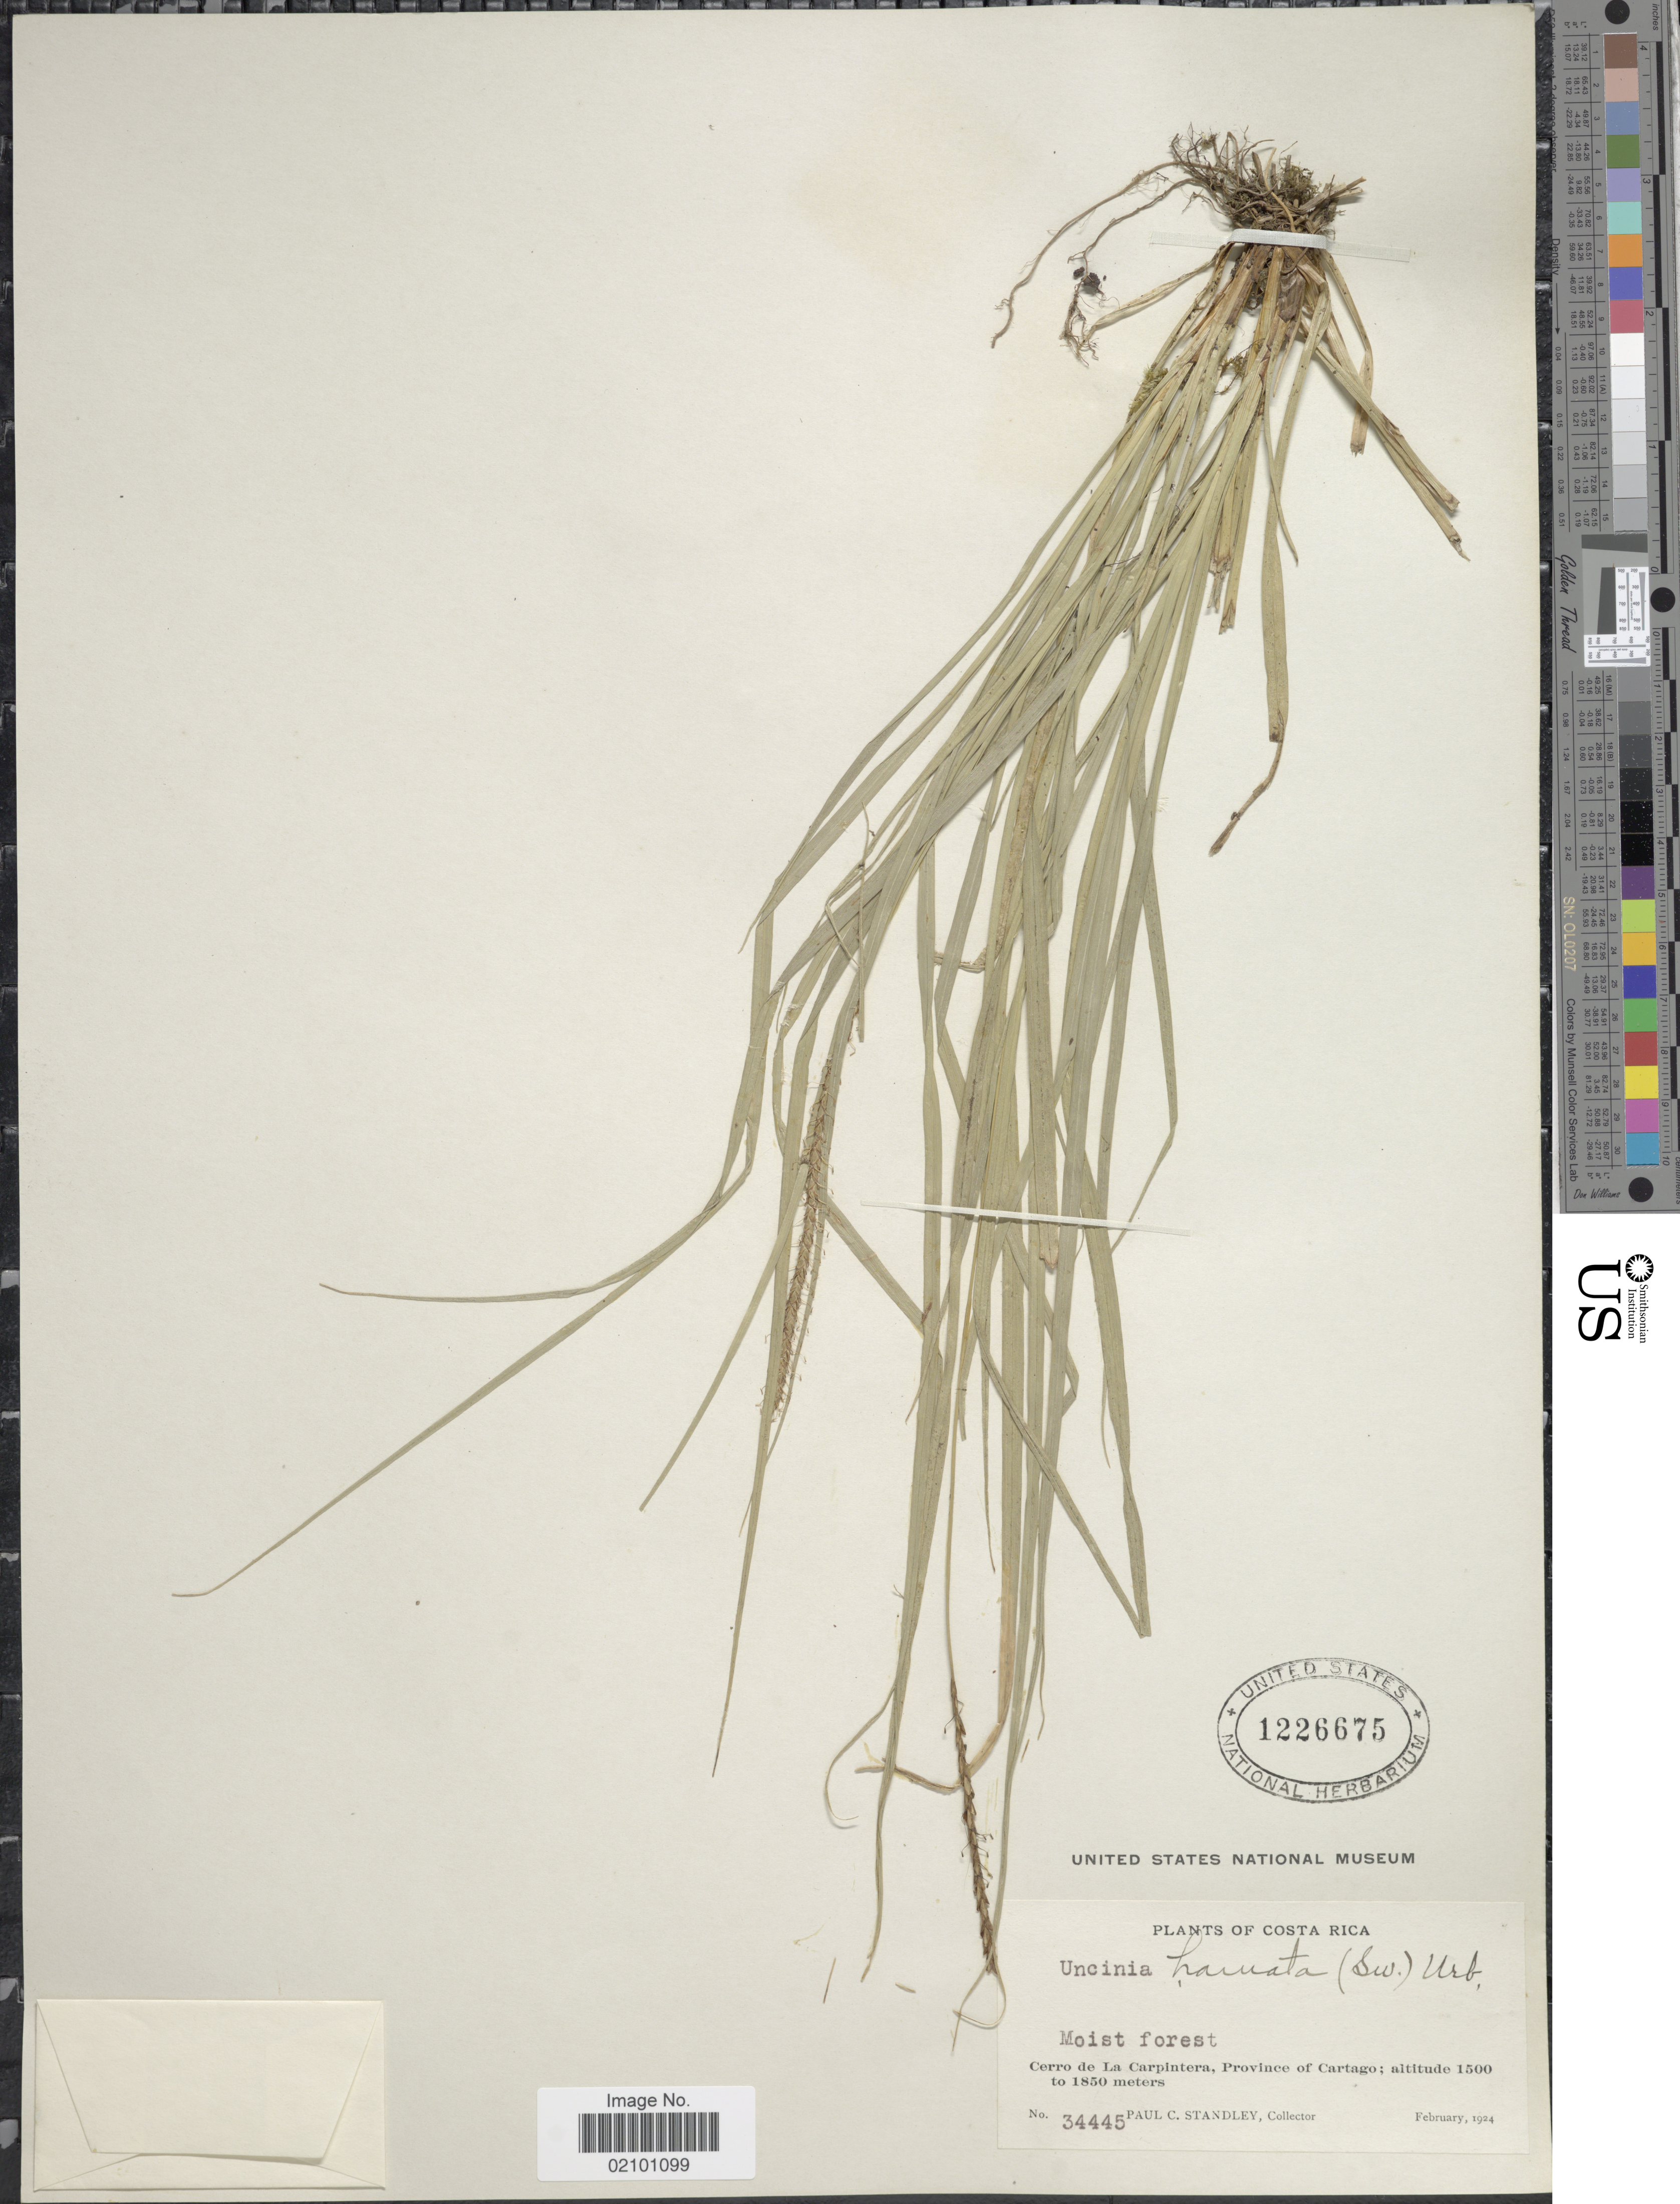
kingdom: Plantae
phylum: Tracheophyta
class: Liliopsida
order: Poales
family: Cyperaceae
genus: Carex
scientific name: Carex hamata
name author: Sw.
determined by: Strong, M. T., (US), Smithsonian Institution - National Museum of Natural History (UNITED STATES)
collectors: P. C. Standley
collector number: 34445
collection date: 1924-02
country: Costa Rica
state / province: Cartago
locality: Cerro de La Carpintera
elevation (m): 1500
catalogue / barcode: US 1226675